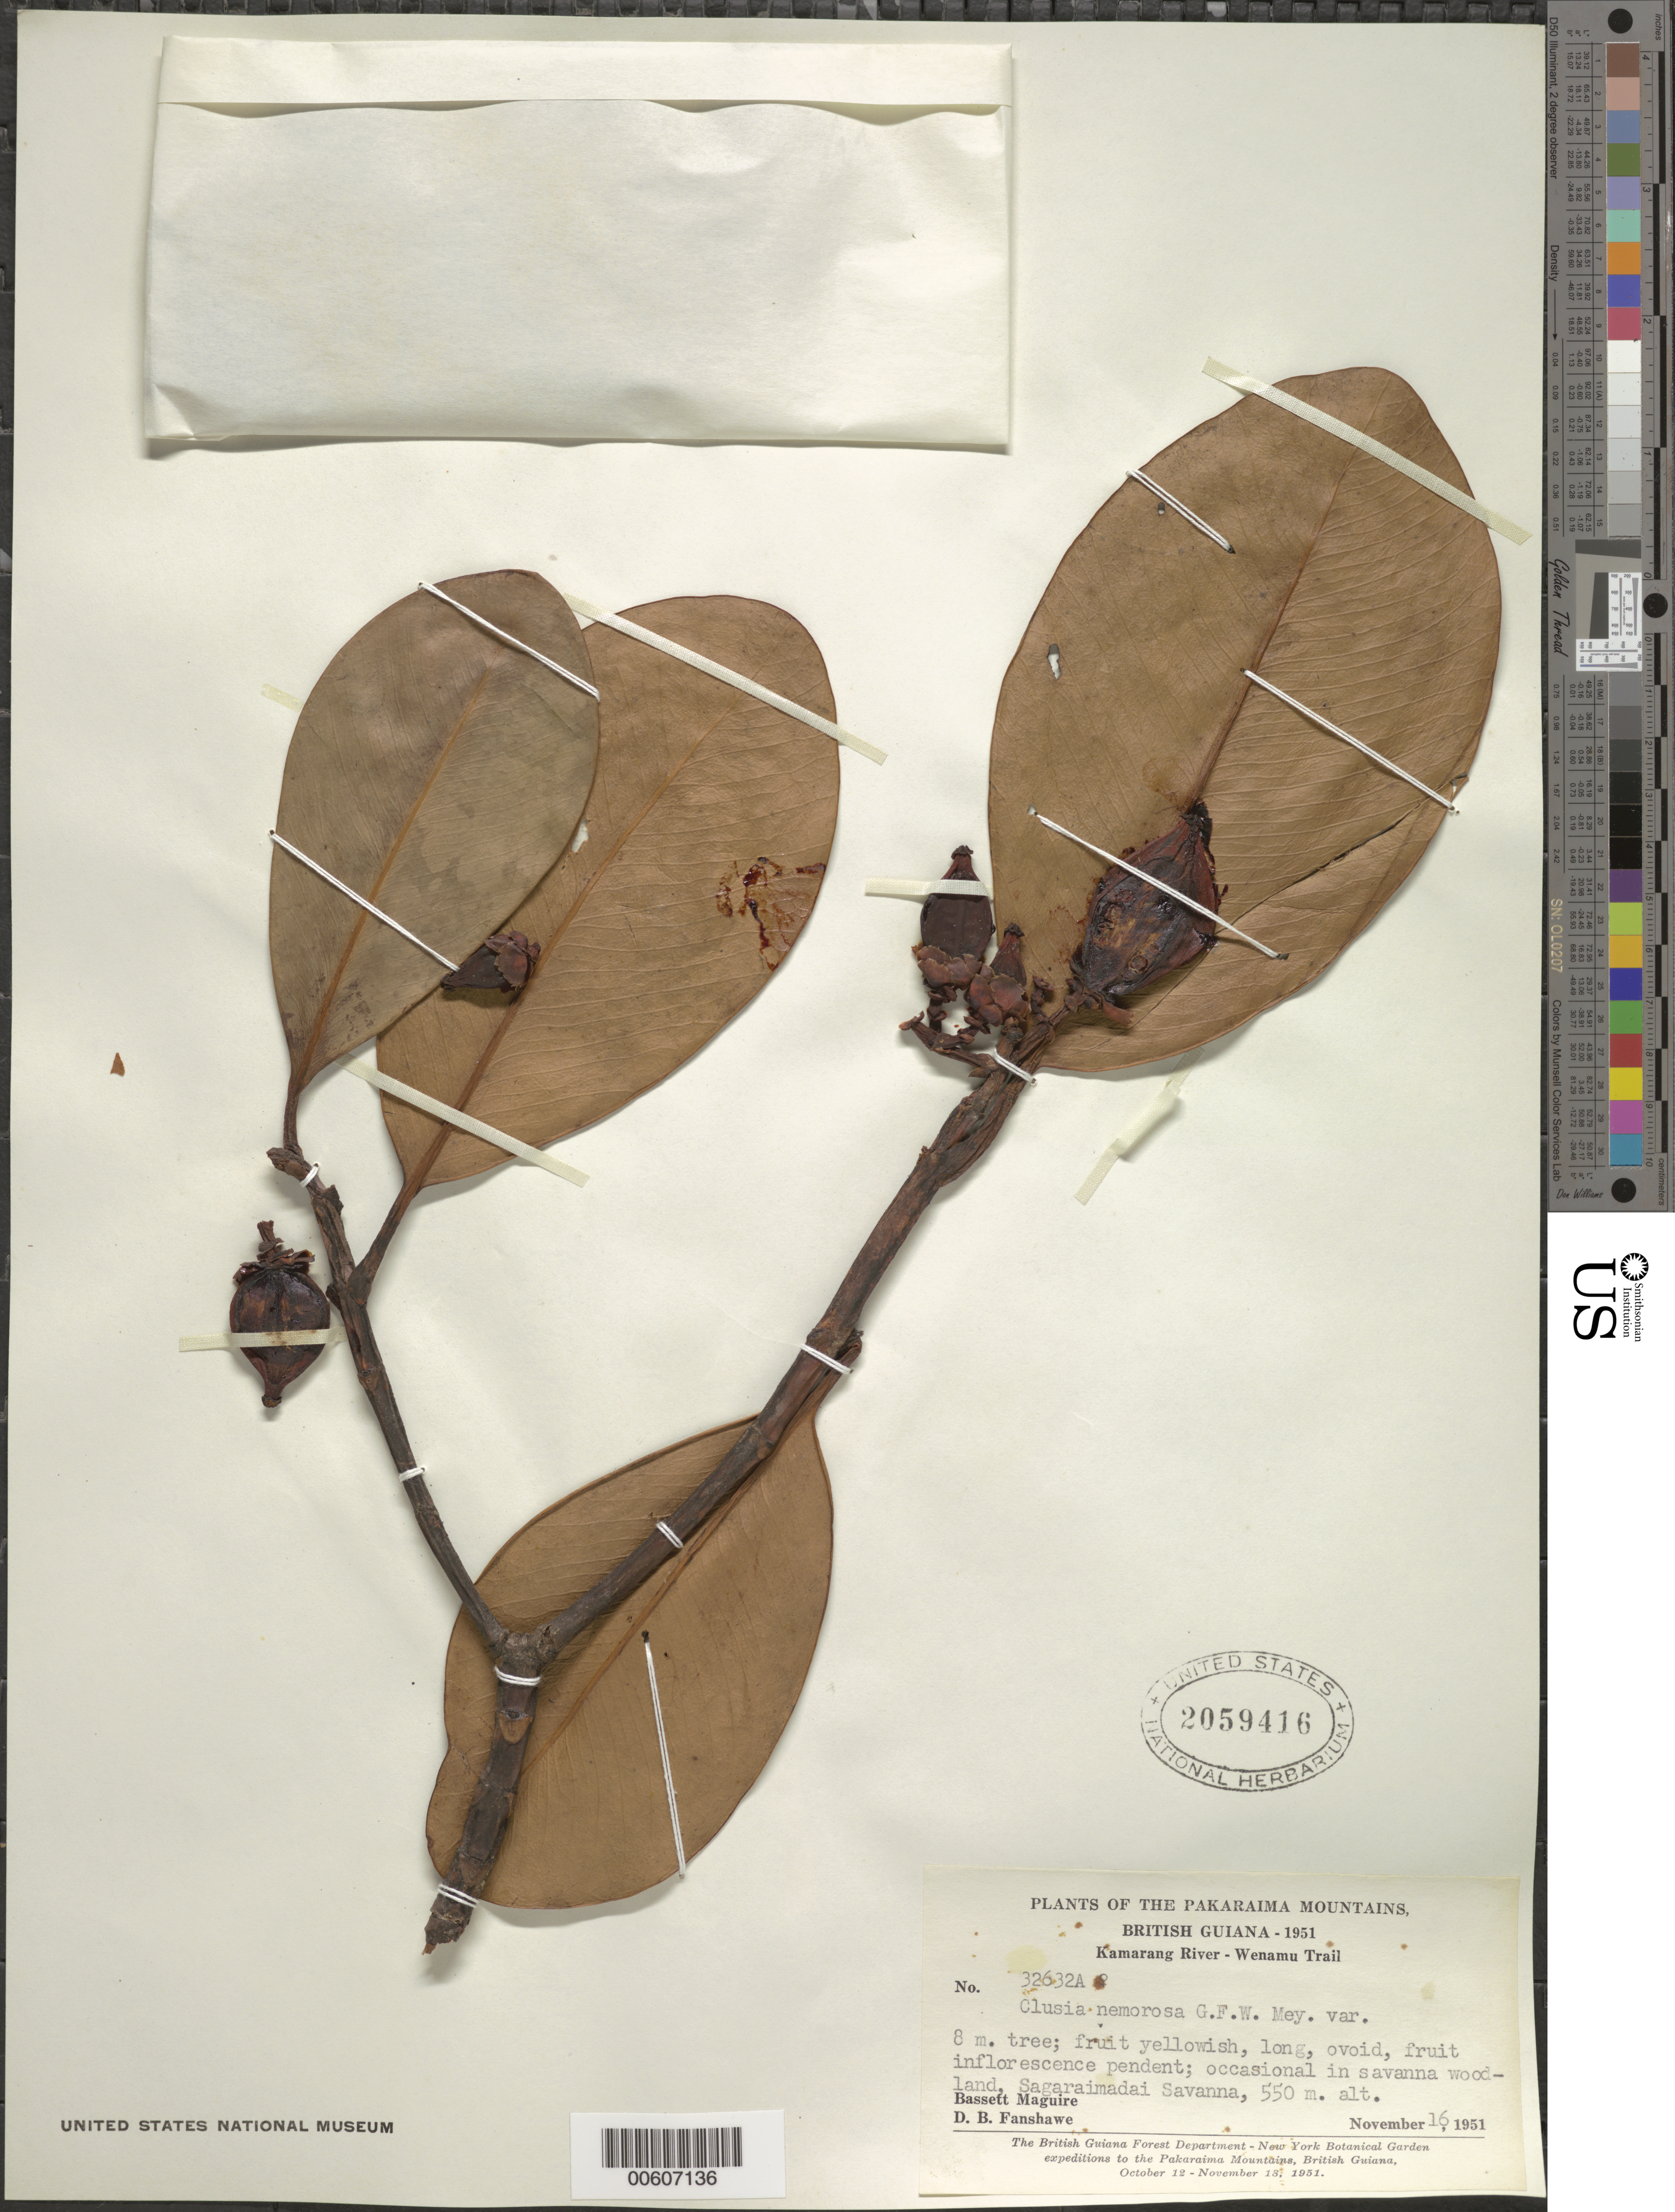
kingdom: Plantae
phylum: Tracheophyta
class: Magnoliopsida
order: Malpighiales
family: Clusiaceae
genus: Clusia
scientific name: Clusia nemorosa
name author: G. Mey.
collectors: B. Maguire & D. B. Fanshawe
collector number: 32632 a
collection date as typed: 16-Nov-51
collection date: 1951-11-16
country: Guyana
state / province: Cuyuni-Mazaruni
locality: Sagaraimadai Savanna, Kamarang River-Wenamu Trail, Upper Mazaruni River, Pakaraima Mts.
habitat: Savanna woodland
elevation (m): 550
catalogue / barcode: US 2059416